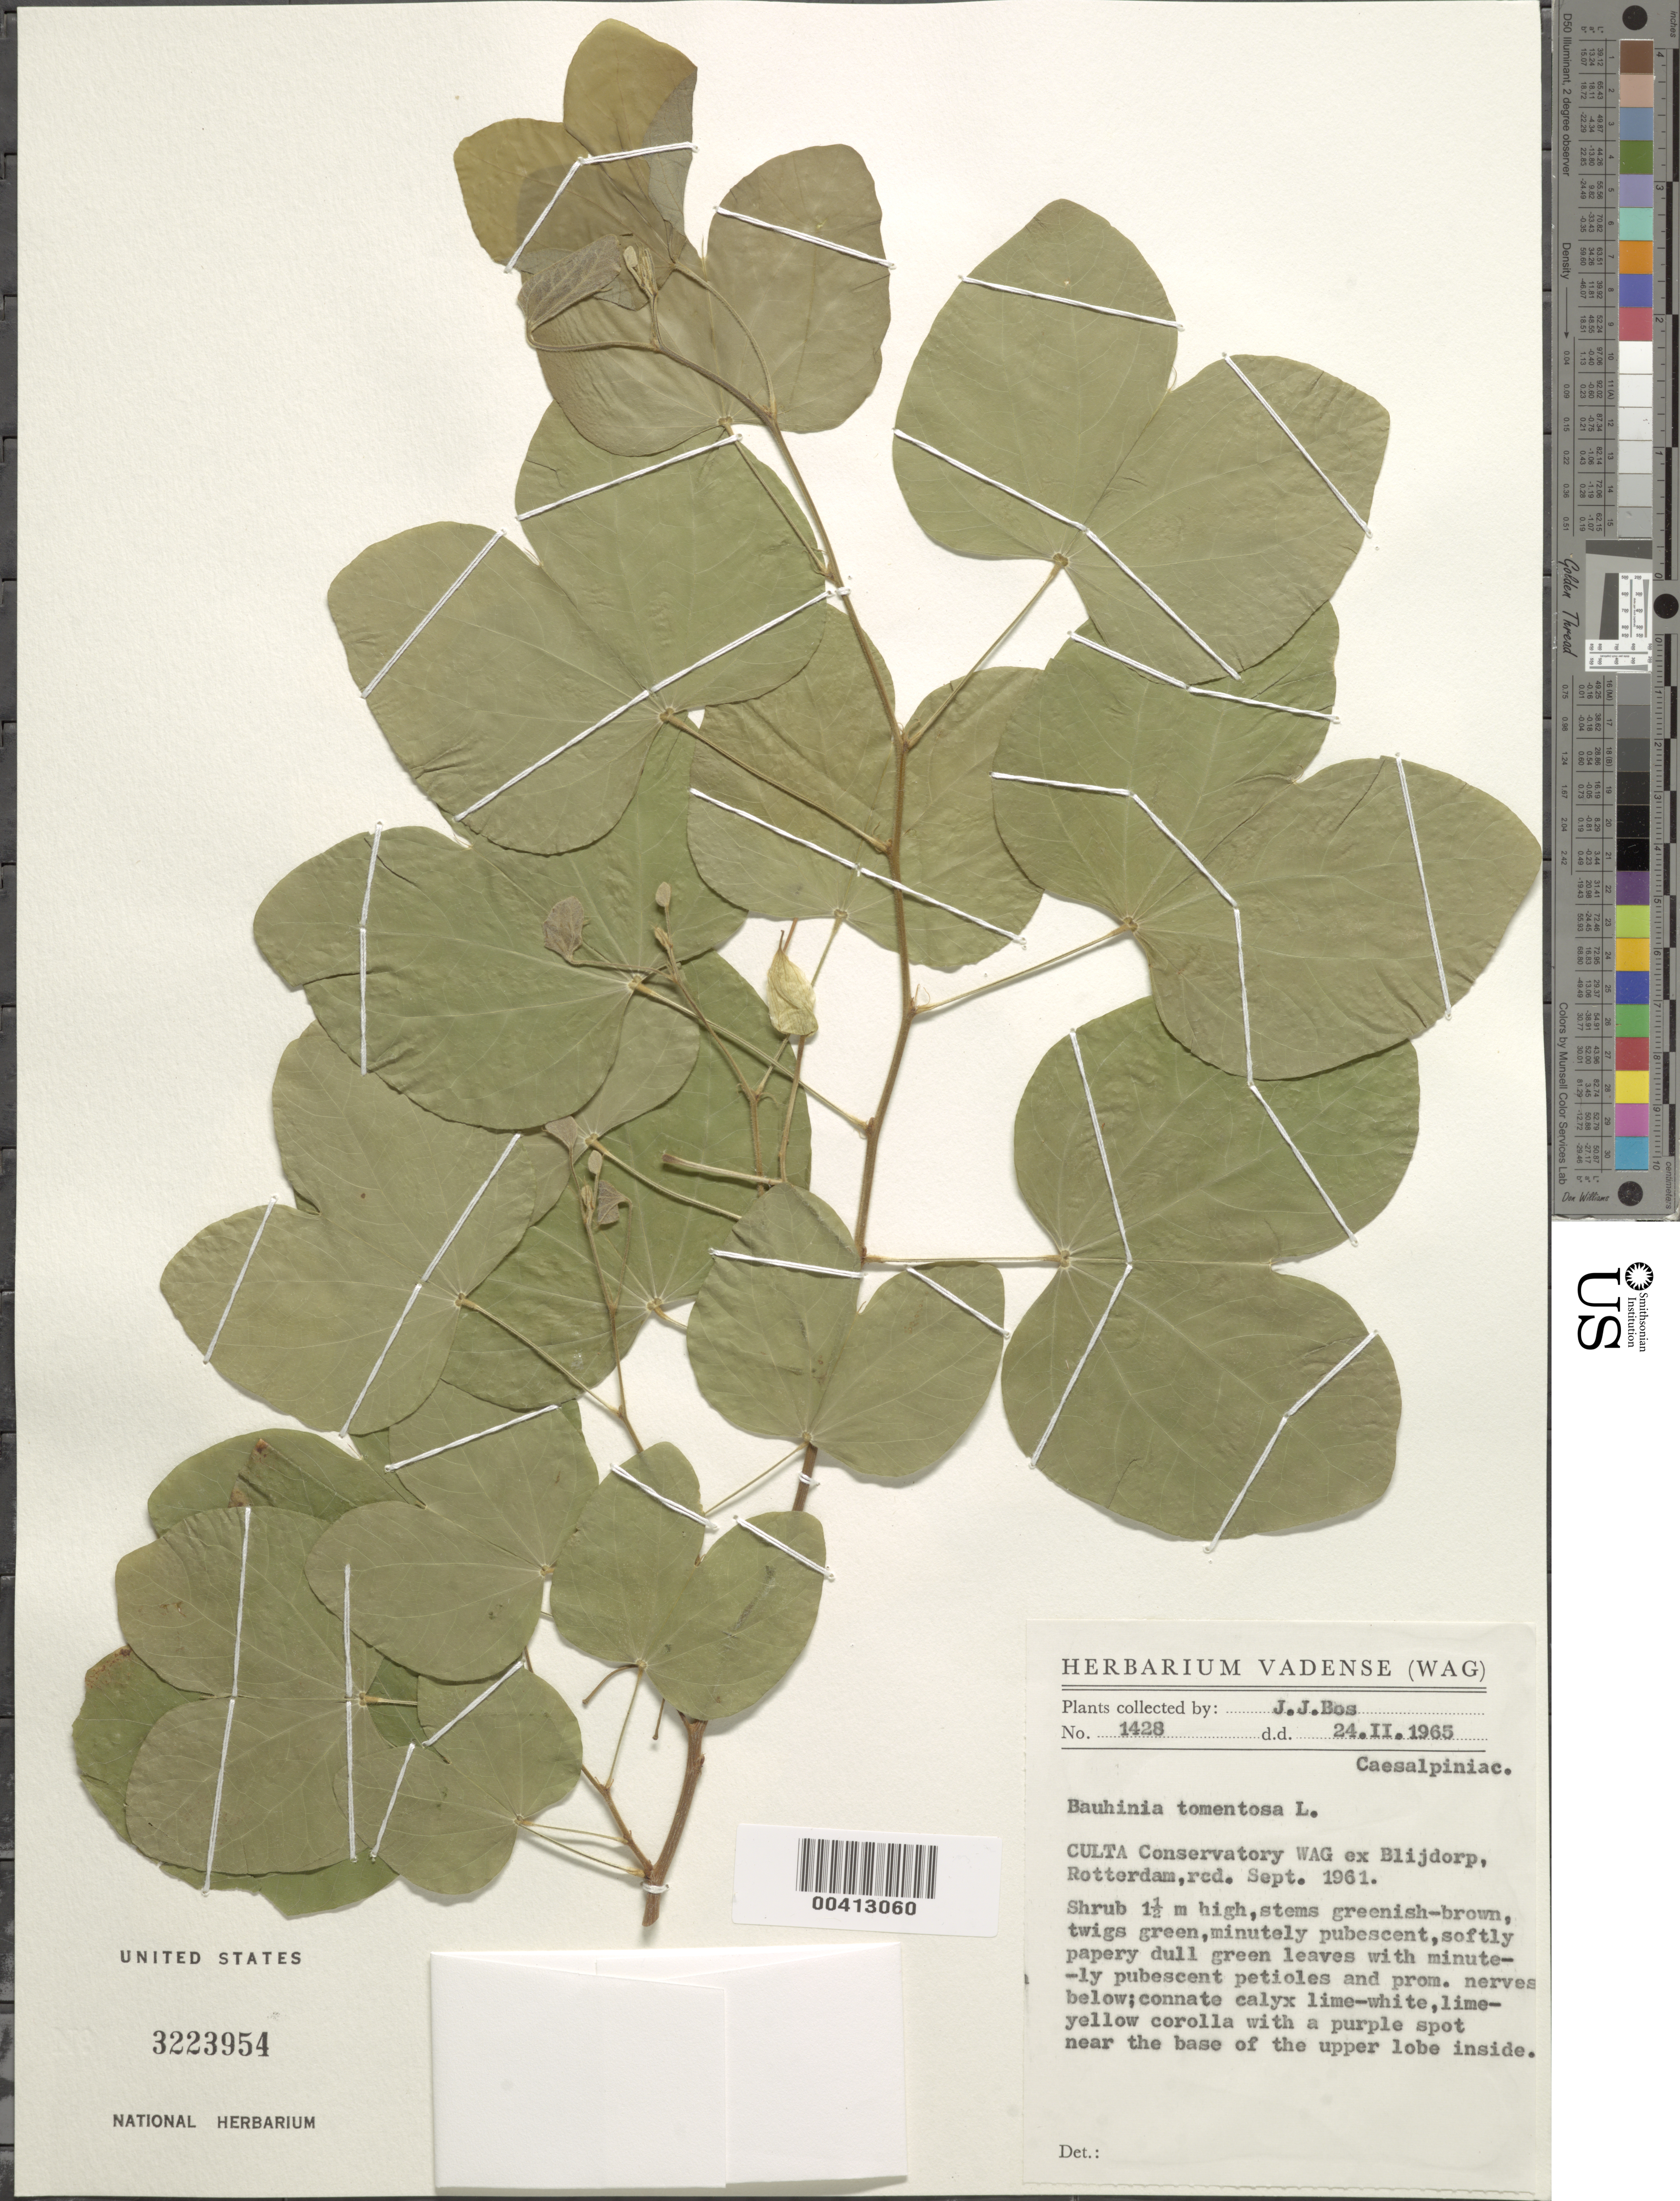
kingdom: Plantae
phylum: Tracheophyta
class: Magnoliopsida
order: Fabales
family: Fabaceae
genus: Bauhinia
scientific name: Bauhinia tomentosa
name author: L.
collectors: J. J. Bos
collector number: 1428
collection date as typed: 24 Feb 1965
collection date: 1965-02-24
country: United States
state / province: Florida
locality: Southern Florida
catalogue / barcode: US 3223954